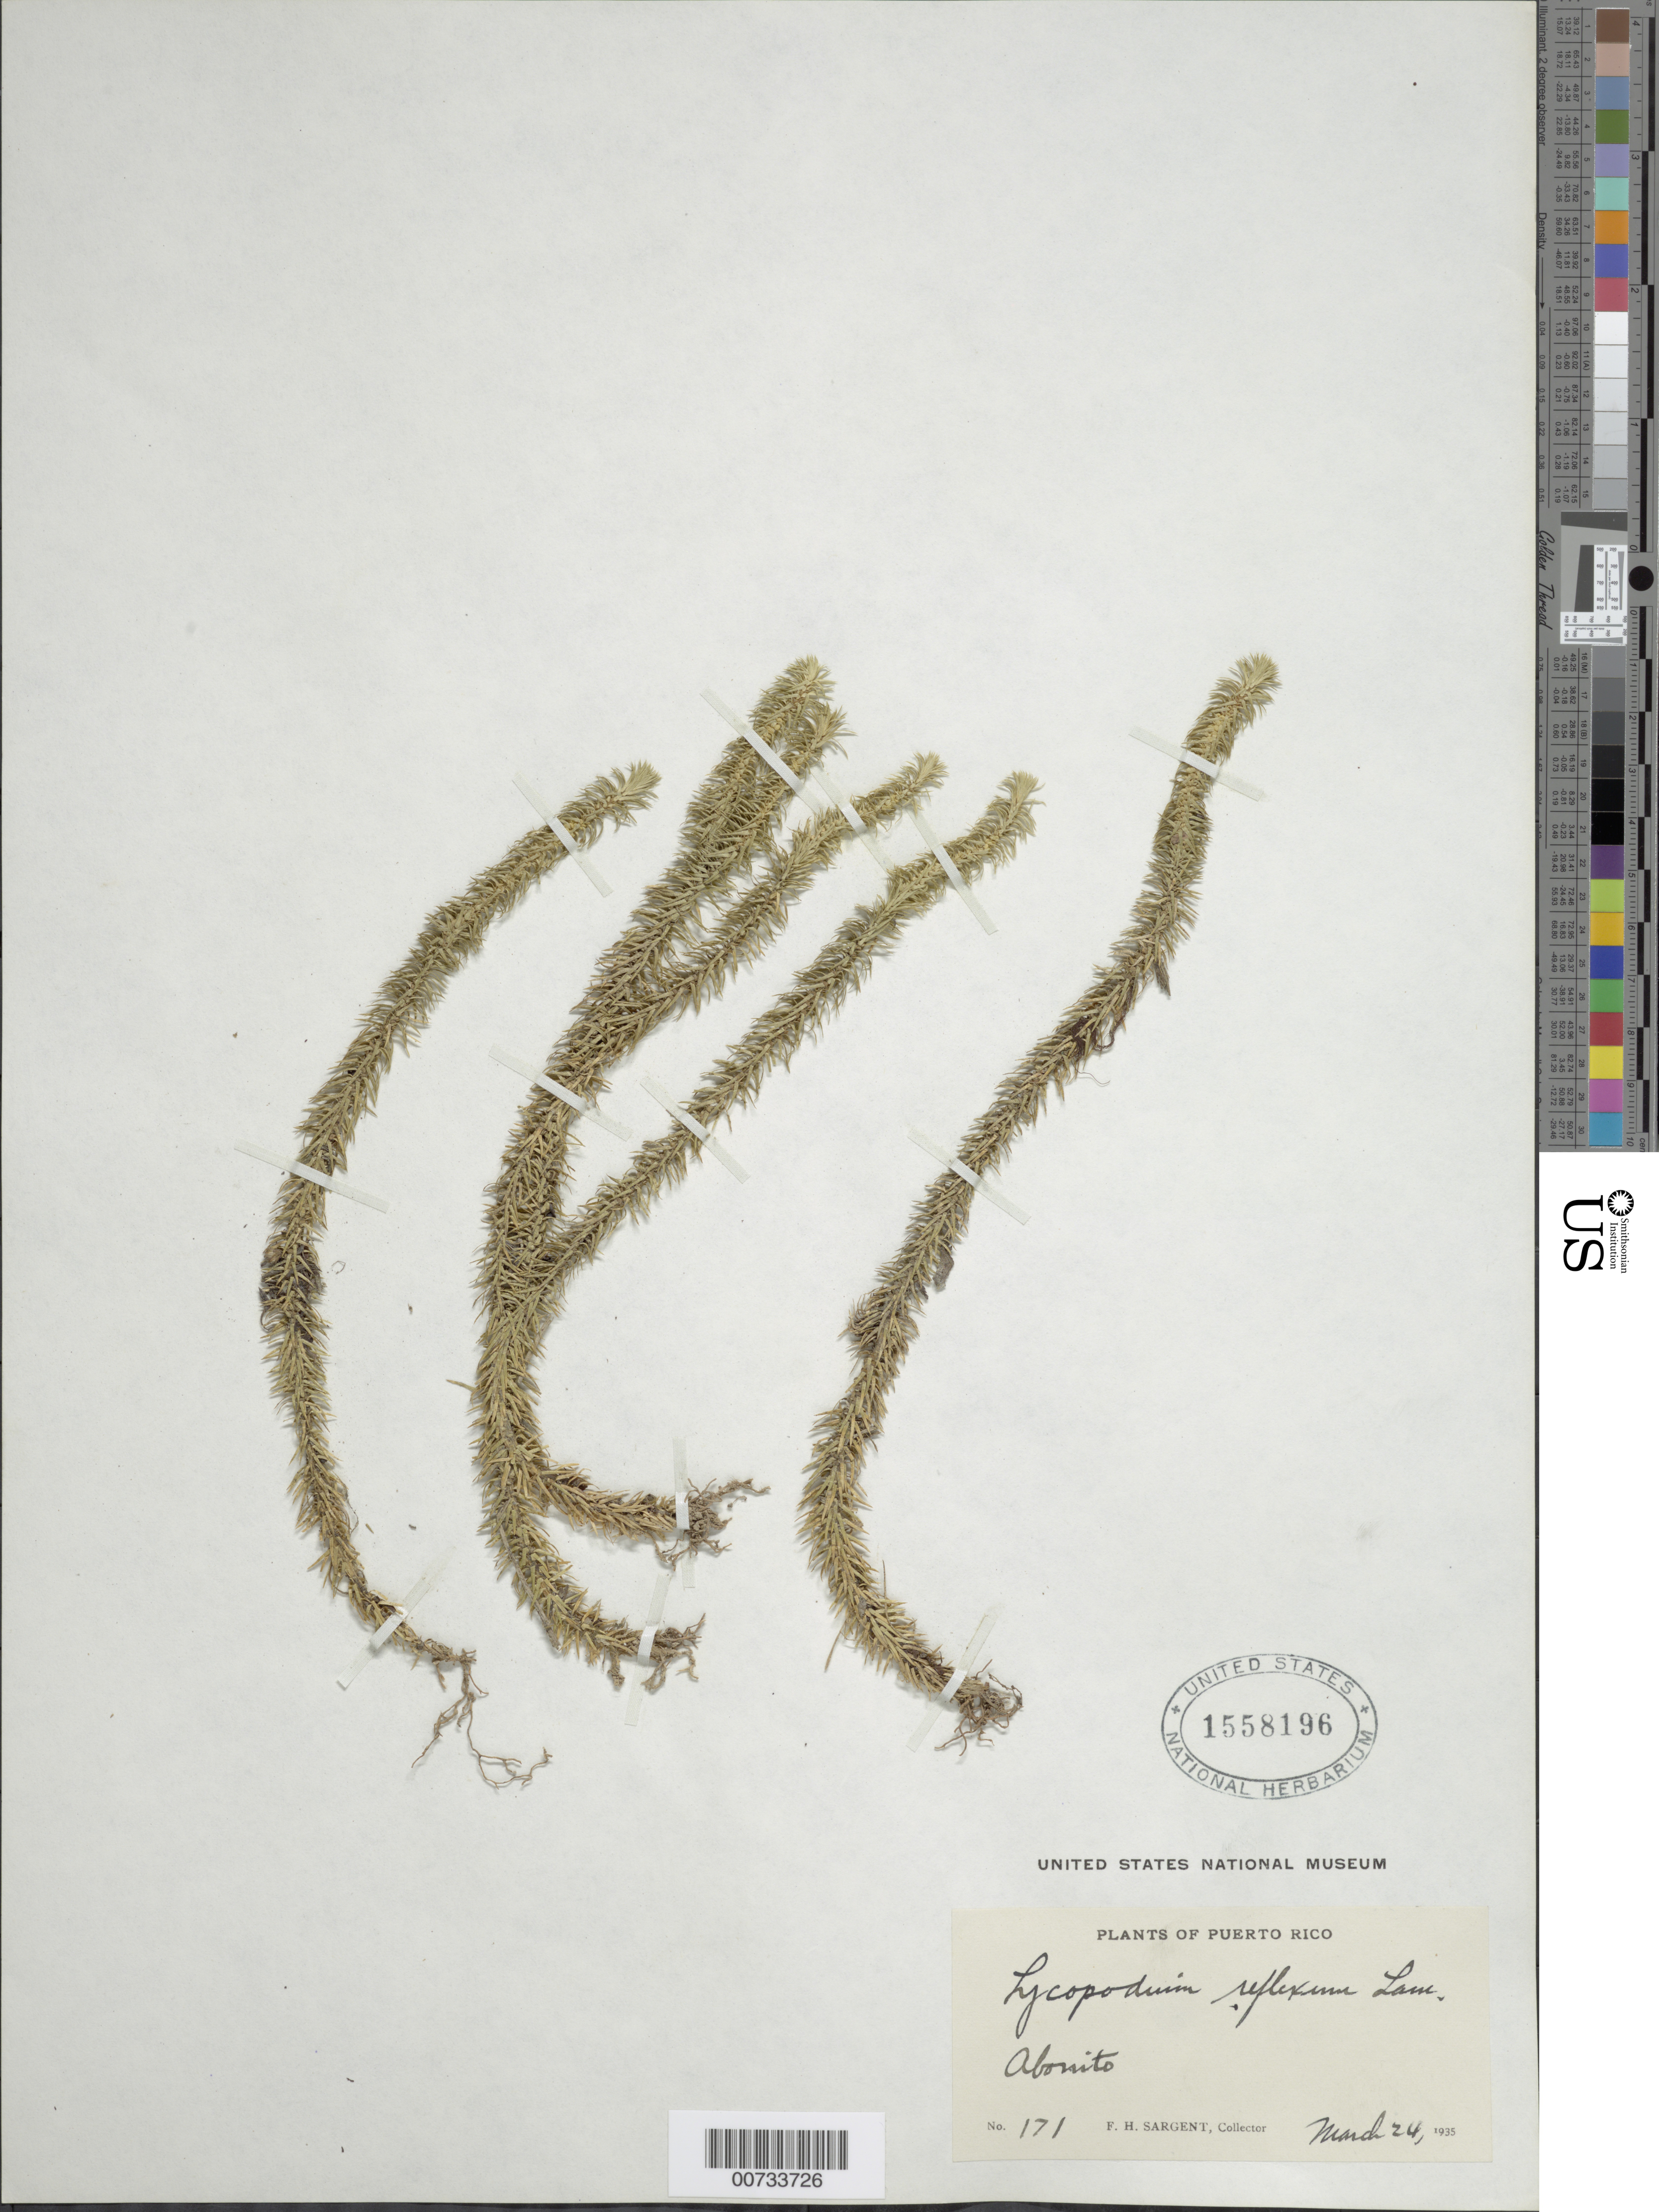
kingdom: Plantae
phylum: Tracheophyta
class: Lycopodiopsida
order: Lycopodiales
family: Lycopodiaceae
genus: Phlegmariurus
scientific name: Phlegmariurus reflexus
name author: (Lam.) B. Øllg.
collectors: F. H. Sargent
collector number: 171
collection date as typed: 24 Mar 1935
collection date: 1935-03-24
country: Puerto Rico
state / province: Abonito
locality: Aibonito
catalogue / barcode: US 1558196